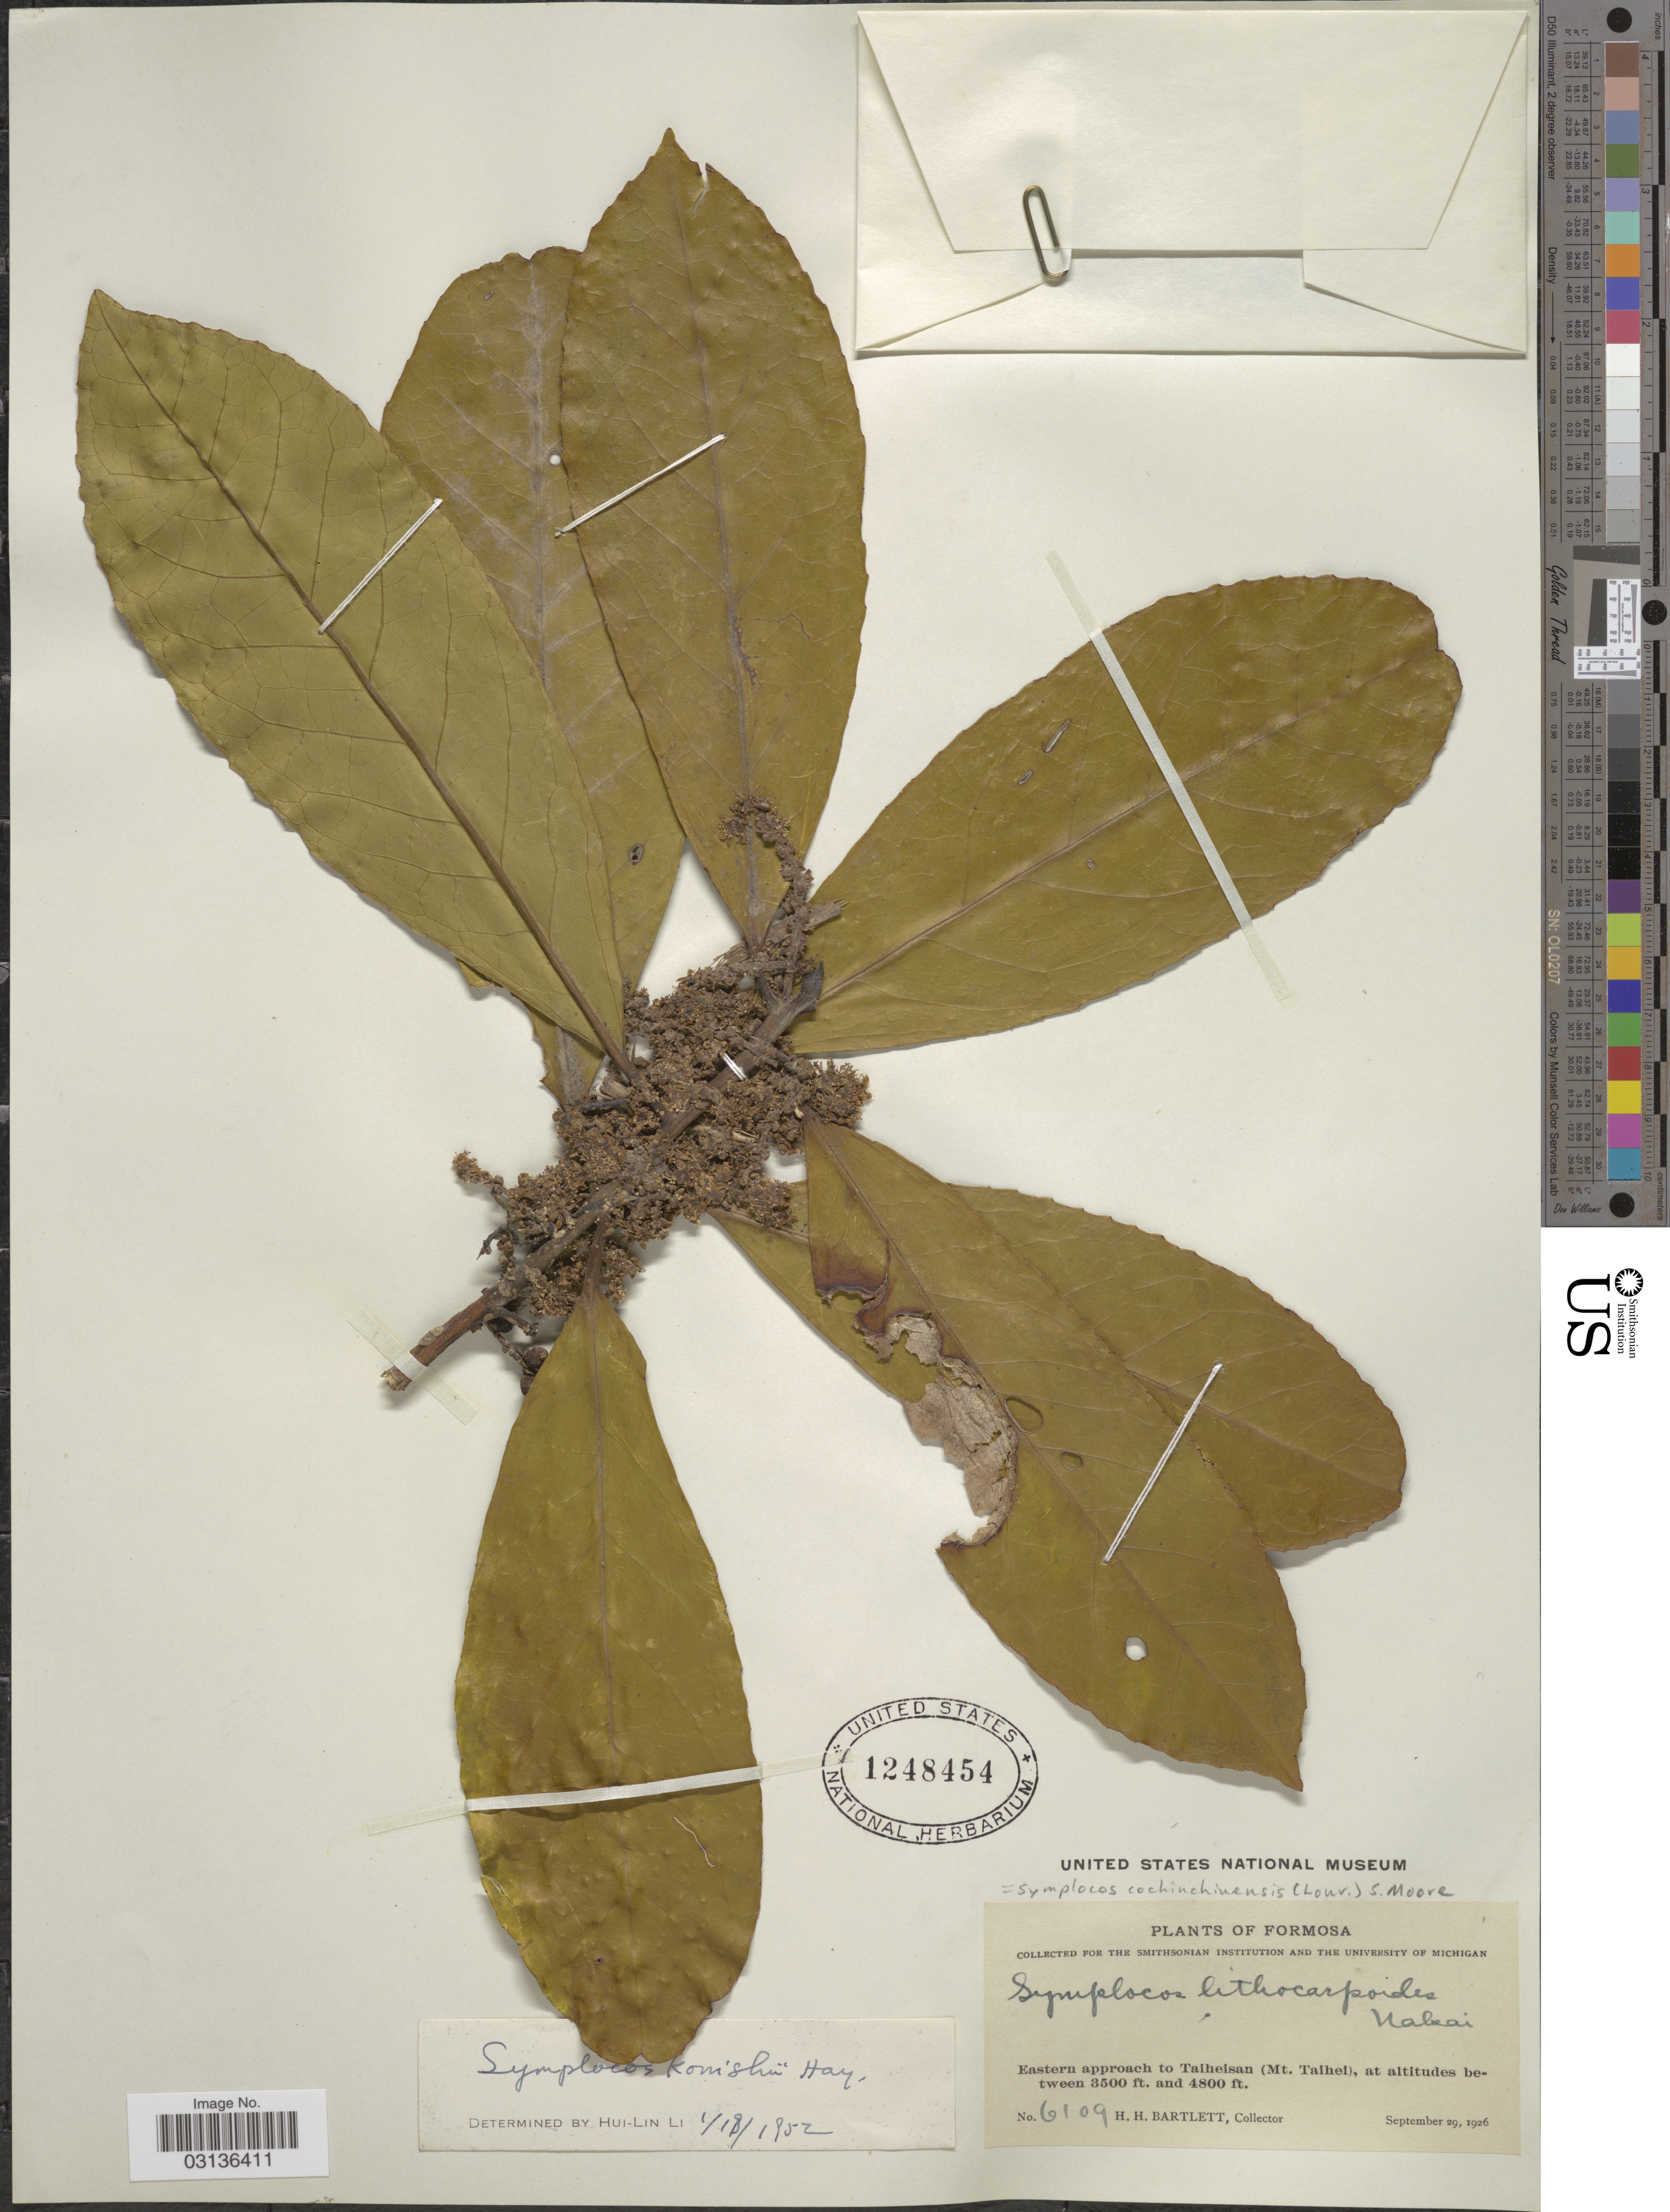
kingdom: Plantae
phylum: Tracheophyta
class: Magnoliopsida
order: Ericales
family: Symplocaceae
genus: Symplocos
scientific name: Symplocos cochinchinensis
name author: (Lour.) S. Moore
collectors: H. H. Bartlett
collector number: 6109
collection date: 1926-09-29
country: Taiwan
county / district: Yilan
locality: Formosa. Eastern approach to Taiheisan (Mt. Taihei).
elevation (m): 1067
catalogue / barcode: US 1248454